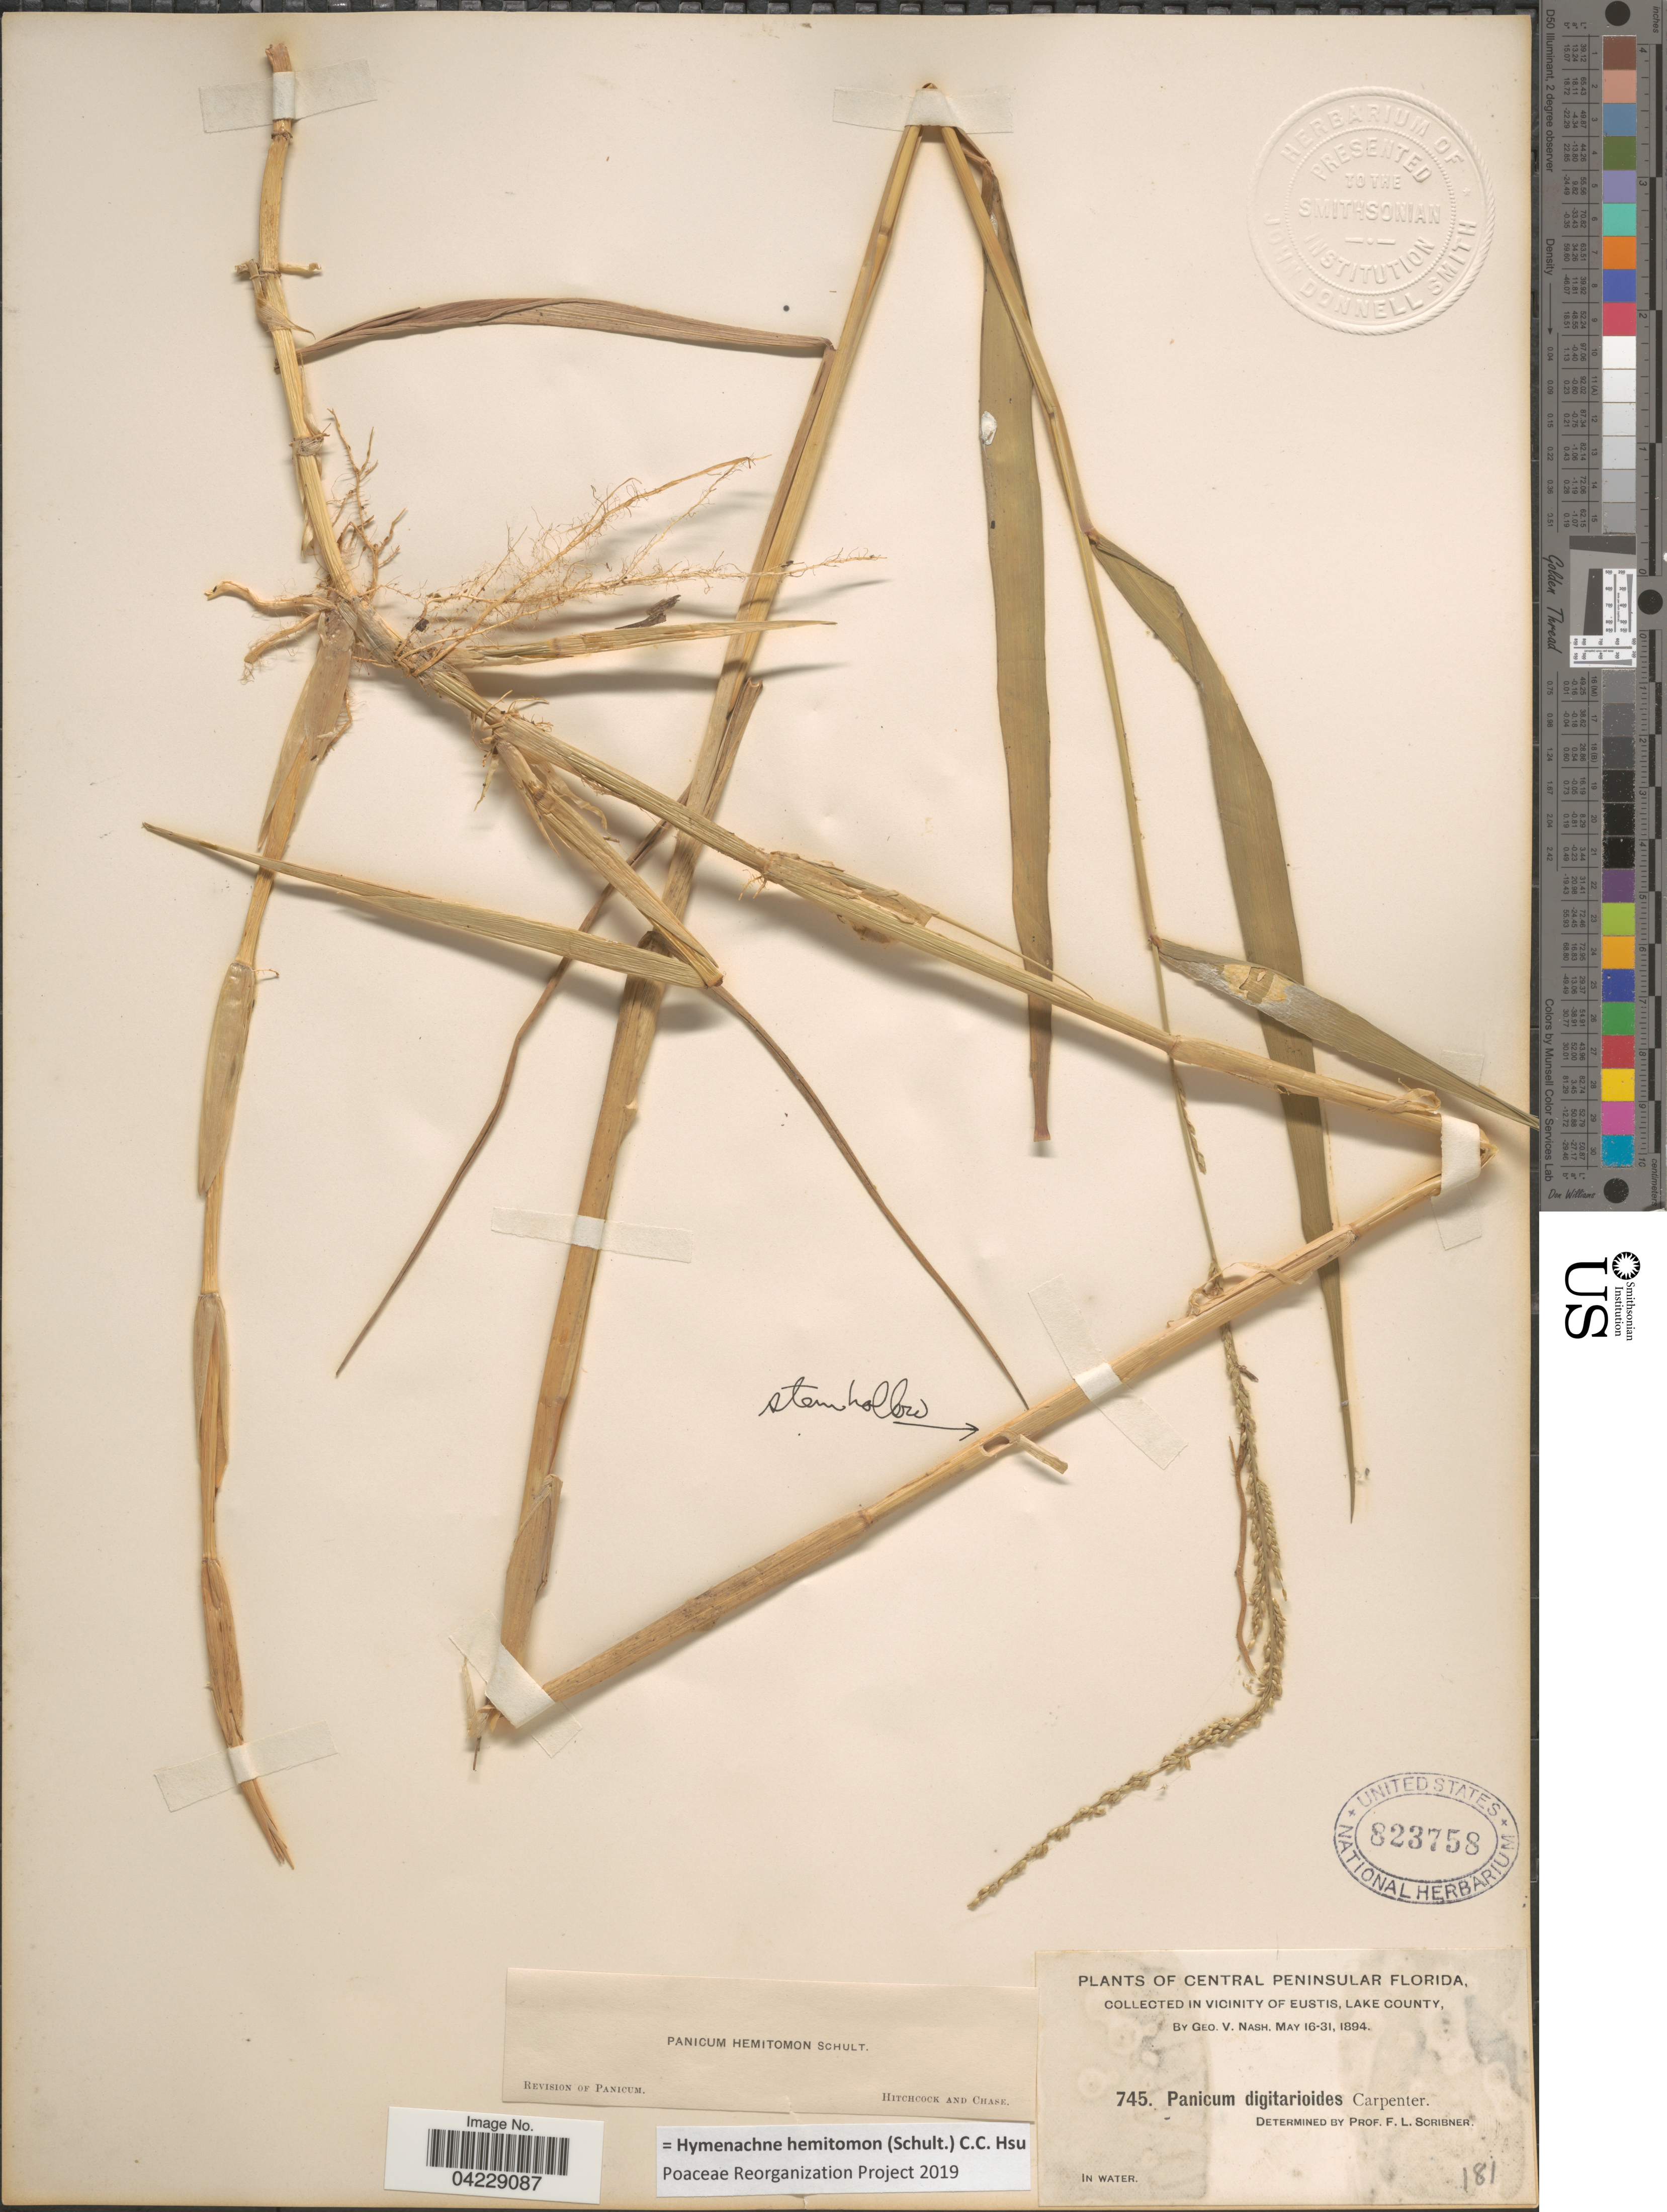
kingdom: Plantae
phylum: Tracheophyta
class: Liliopsida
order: Poales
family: Poaceae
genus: Hymenachne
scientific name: Hymenachne hemitomon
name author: (Schult.) C. C. Hsu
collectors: G. V. Nash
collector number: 745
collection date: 1894-05-16/1894-05-31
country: United States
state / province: Florida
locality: Central Peninsular Florida. In Vicinity of Eustis, Lake County.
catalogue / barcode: US 823758